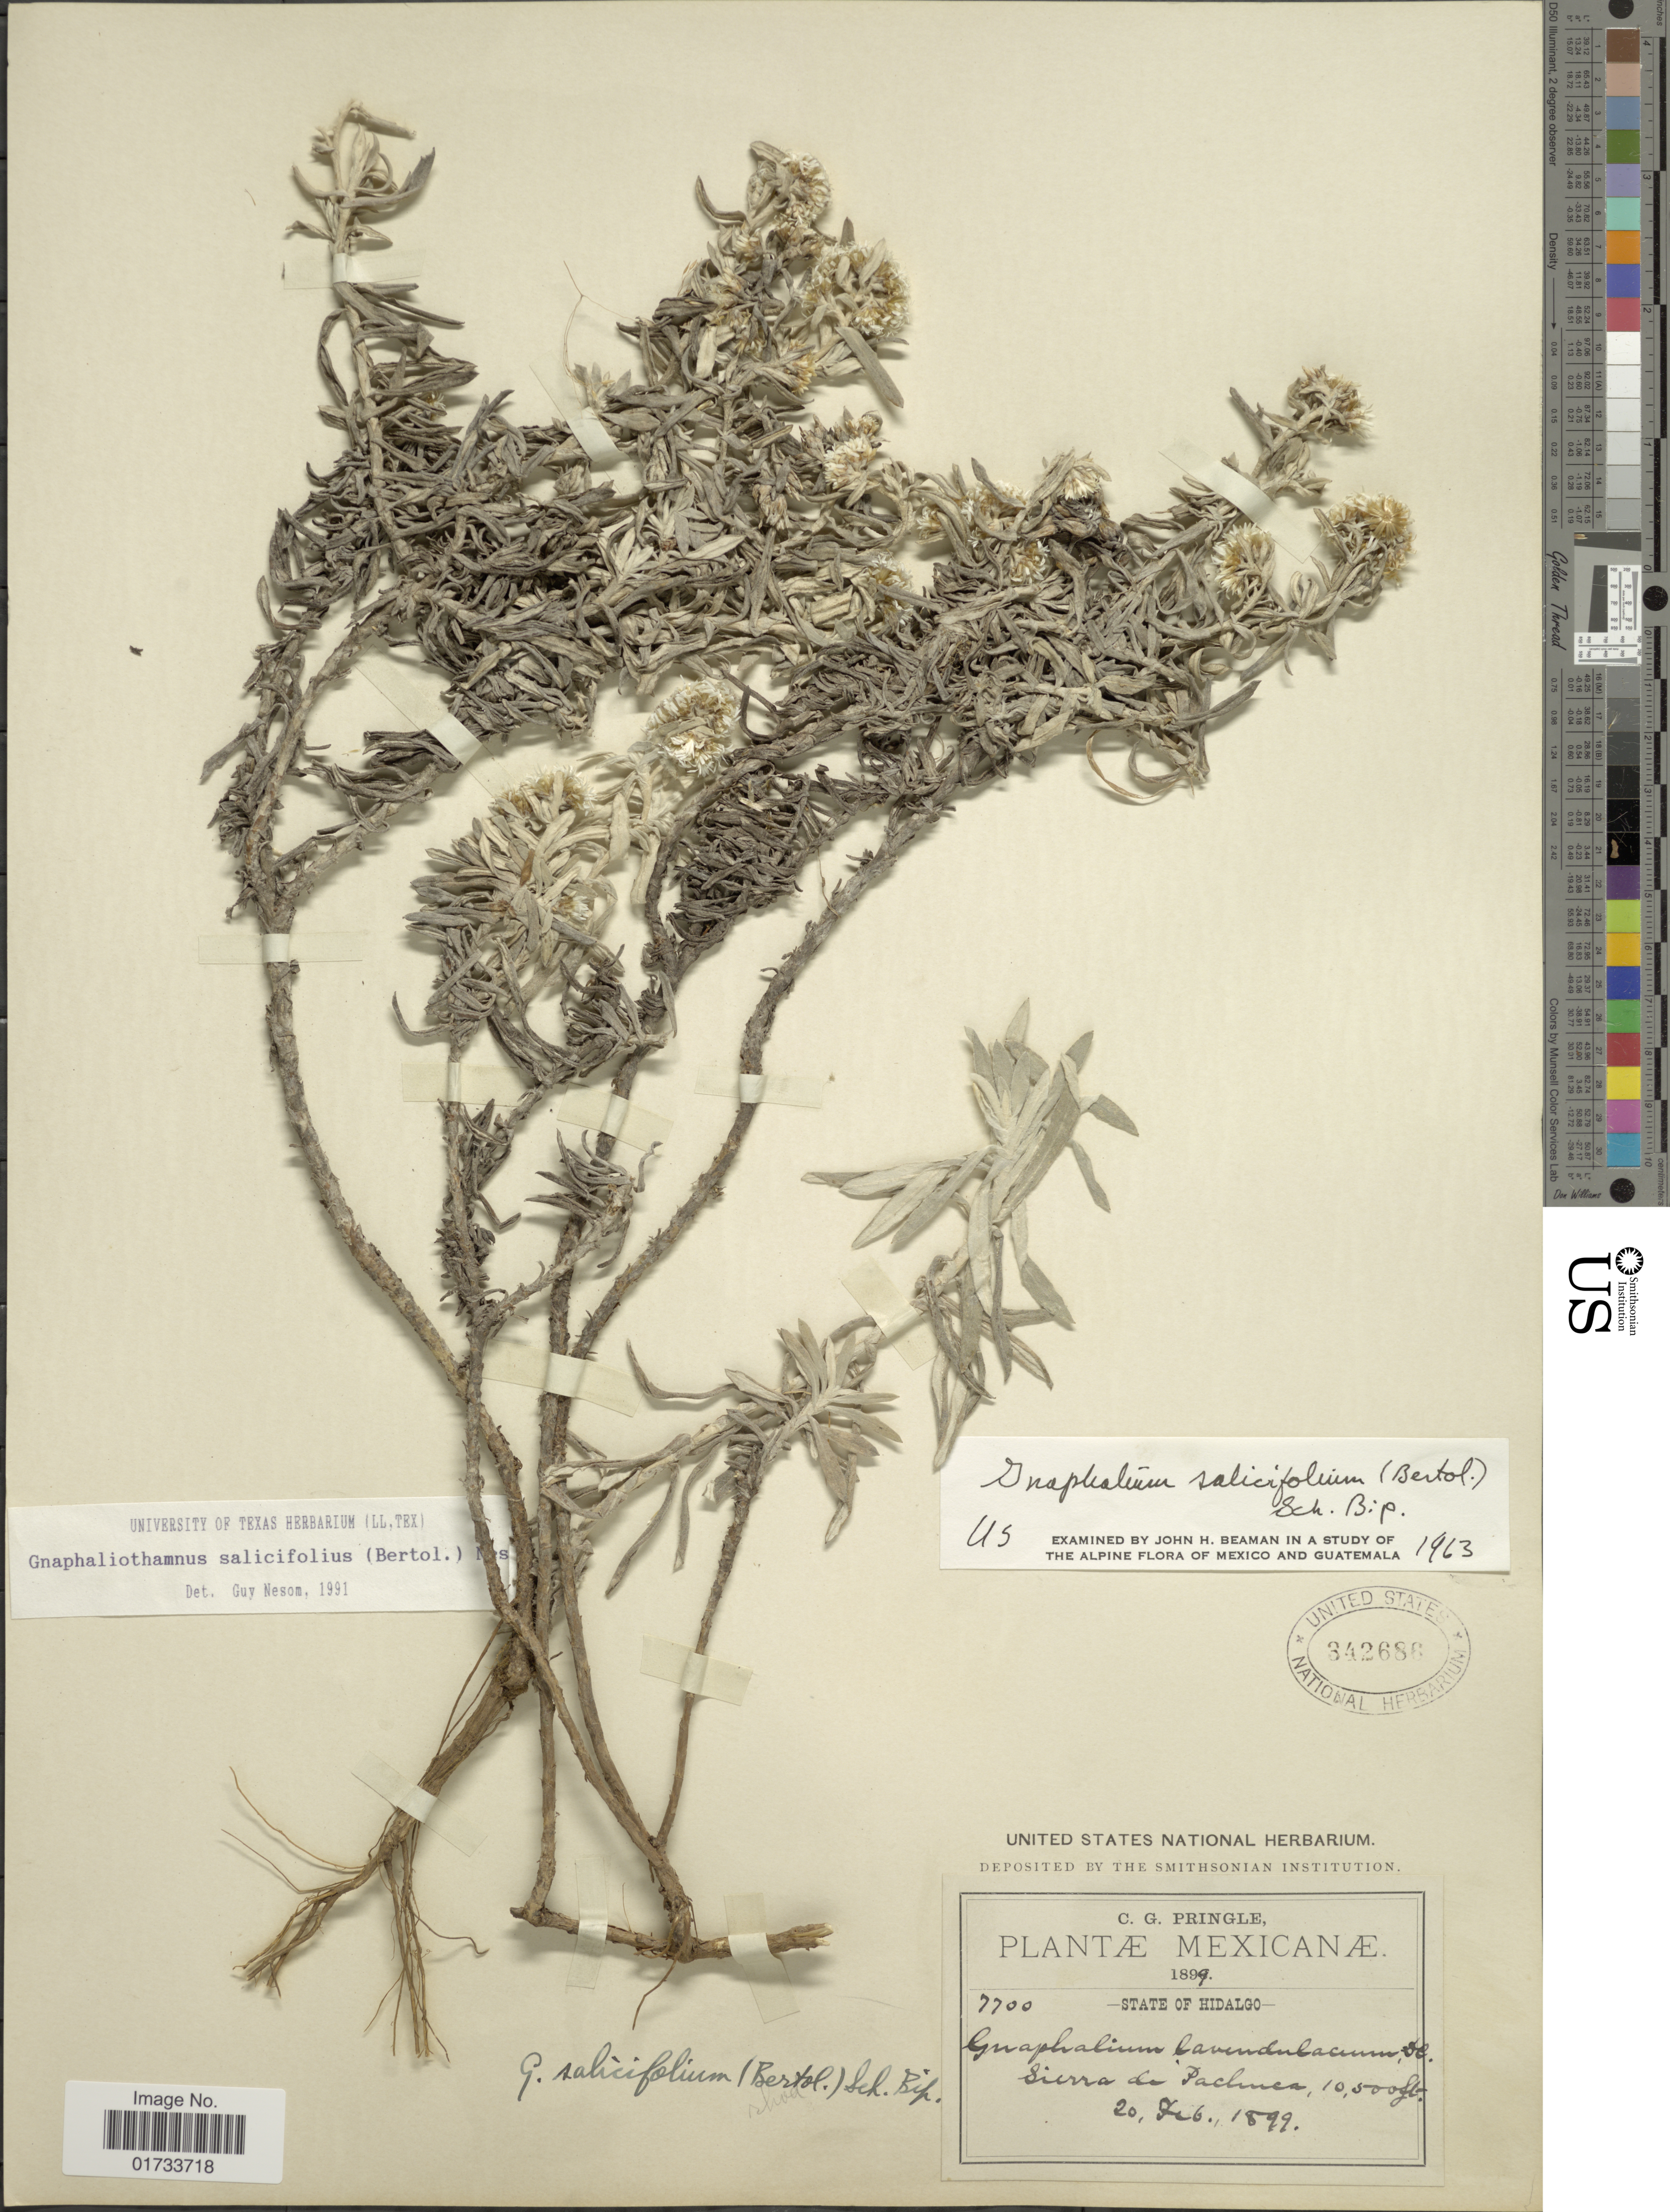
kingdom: Plantae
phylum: Tracheophyta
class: Magnoliopsida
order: Asterales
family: Asteraceae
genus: Gnaphaliothamnus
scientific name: Gnaphaliothamnus mexicanus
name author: (S.E. Freire) G.L. Nesom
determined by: Nesom, Guy L.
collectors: C. G. Pringle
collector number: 7700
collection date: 1899-02-20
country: Mexico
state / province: Hidalgo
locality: Sierra de Pachuca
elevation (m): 3200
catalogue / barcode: US 342686